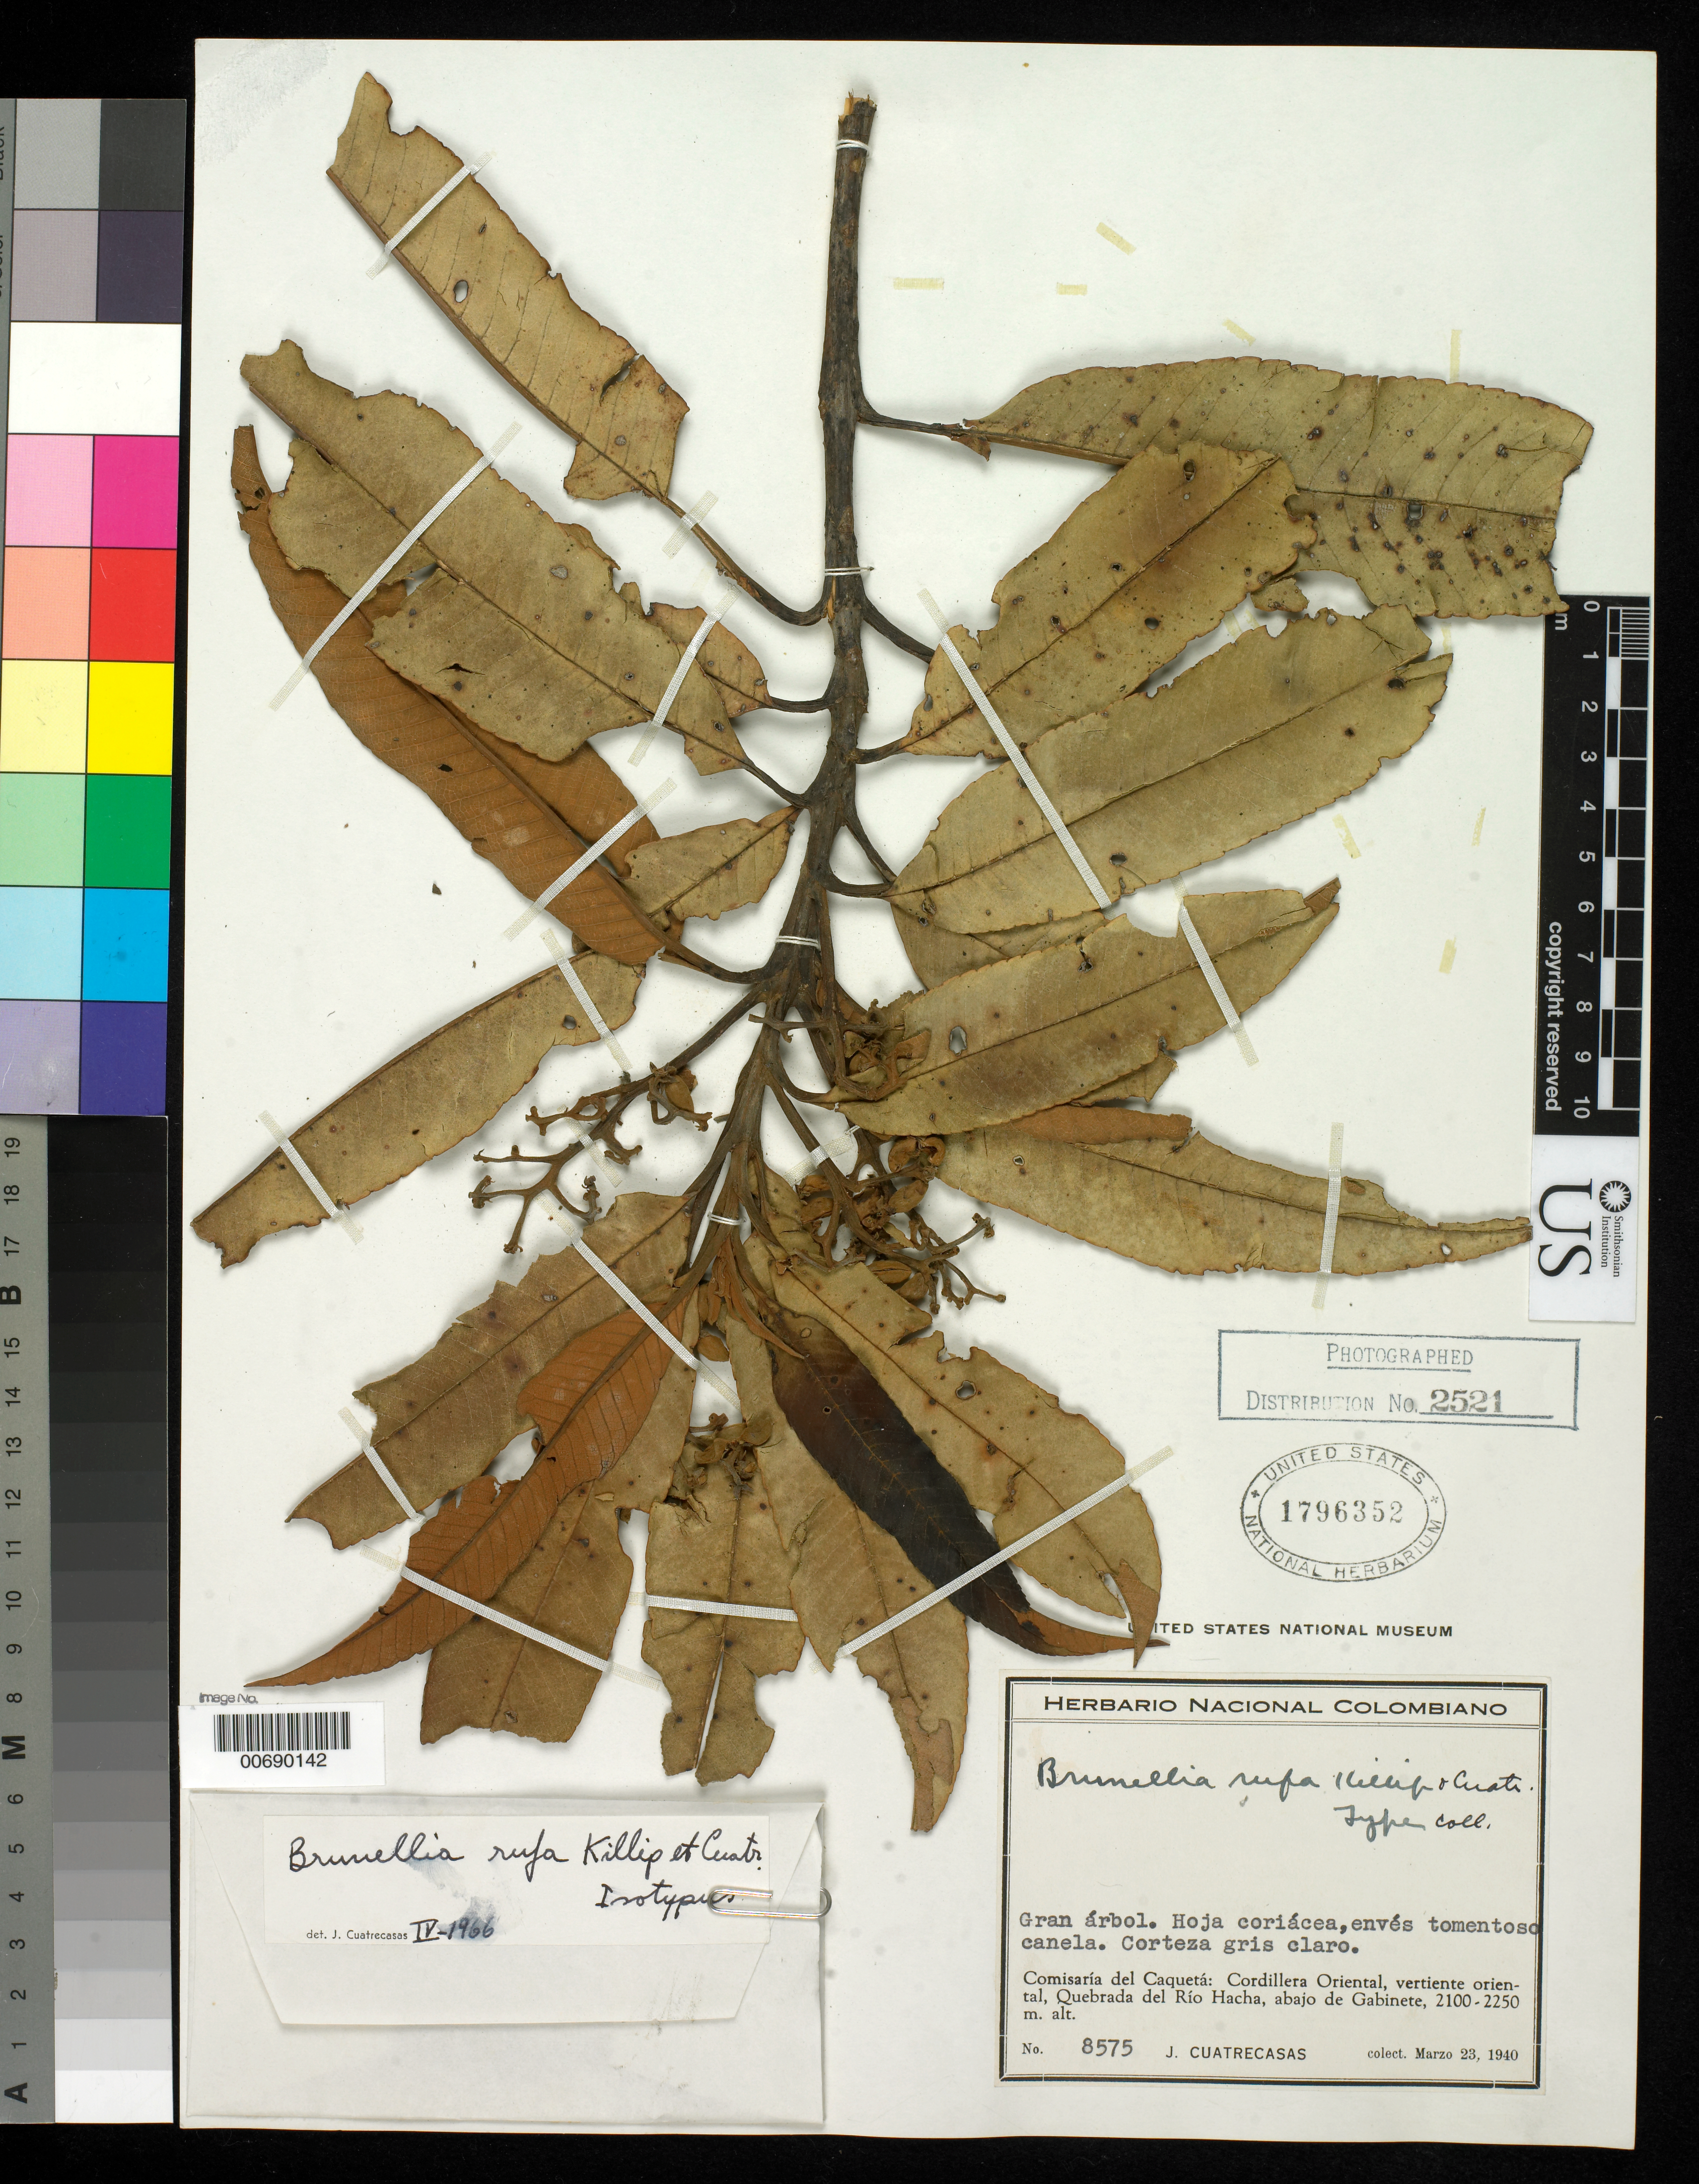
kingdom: Plantae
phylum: Tracheophyta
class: Magnoliopsida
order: Oxalidales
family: Brunelliaceae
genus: Brunellia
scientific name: Brunellia rufa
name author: Killip & Cuatrec.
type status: Isotype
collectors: J. Cuatrecasas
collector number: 8575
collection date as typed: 23 Mar 1940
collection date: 1940-03-23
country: Colombia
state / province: Caquetá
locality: Cordillera Oriental, Quebrada del Rio Hacha, Gabinete.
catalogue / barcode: US 1796352